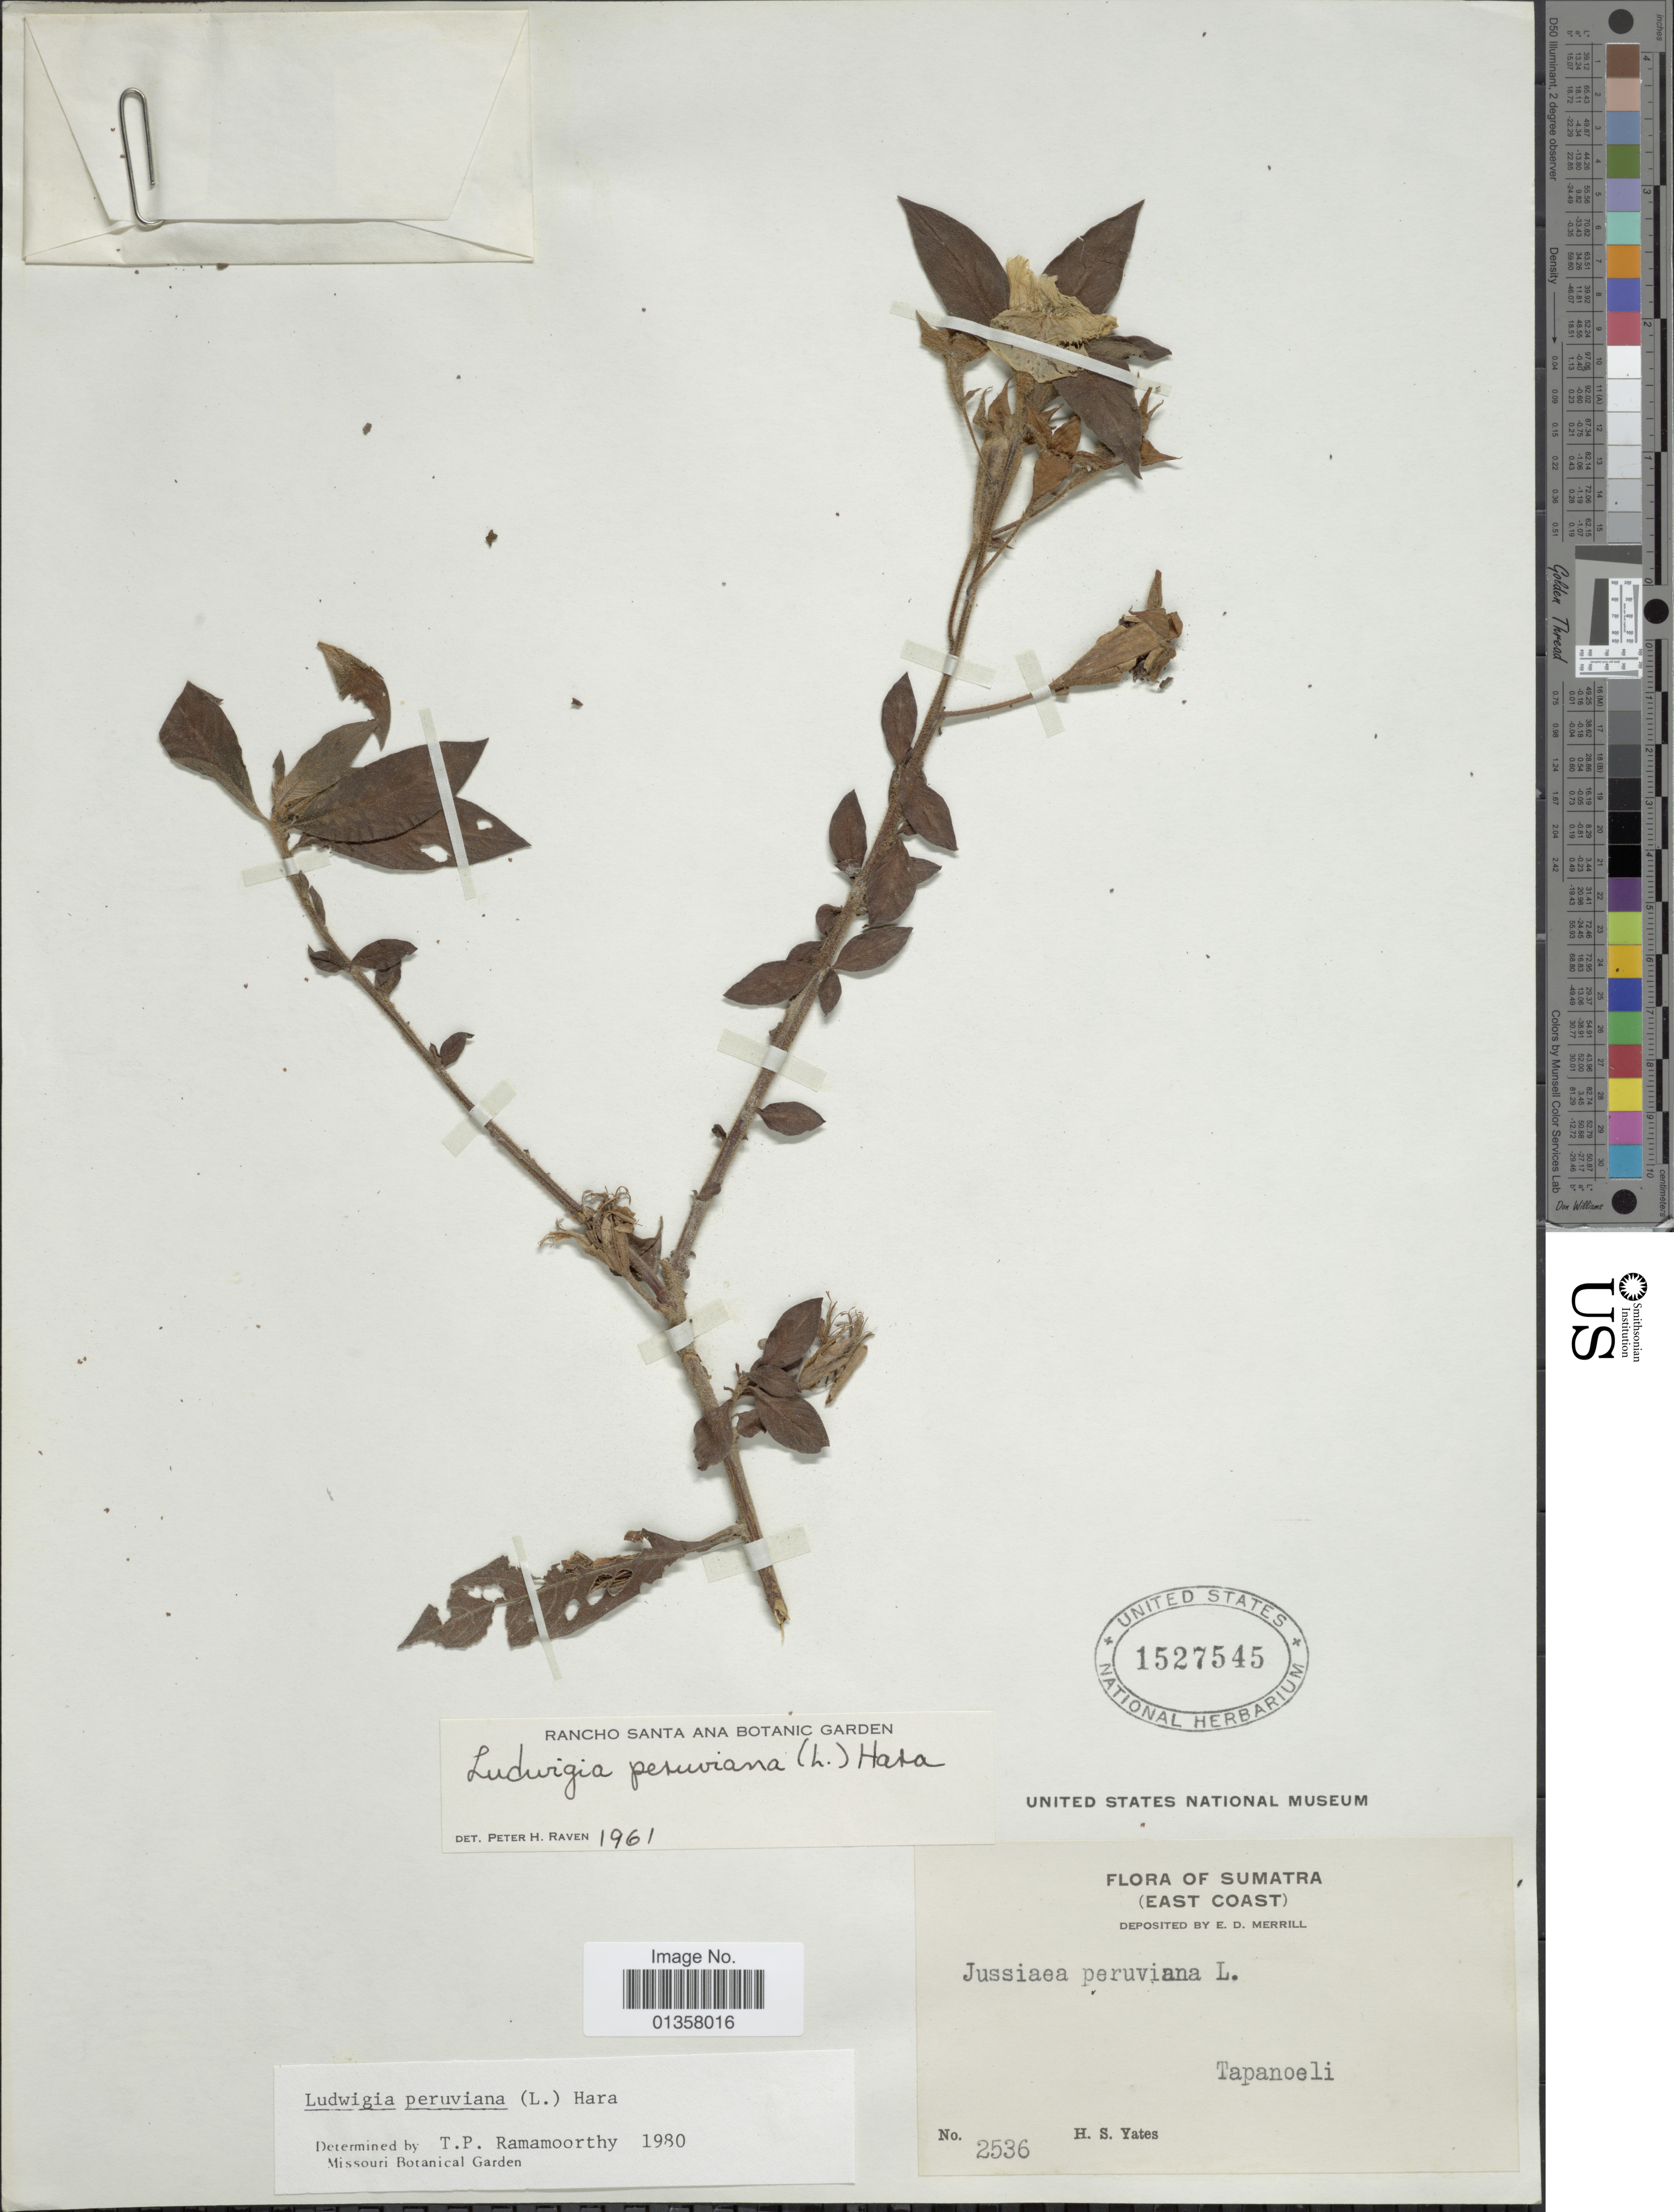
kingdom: Plantae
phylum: Tracheophyta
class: Magnoliopsida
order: Myrtales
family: Onagraceae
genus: Ludwigia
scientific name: Ludwigia peruviana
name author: (L.) H. Hara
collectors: H. S. Yates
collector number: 2536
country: Indonesia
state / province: Sumatra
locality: (East Coast), Tapanoeli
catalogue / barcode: US 1527545